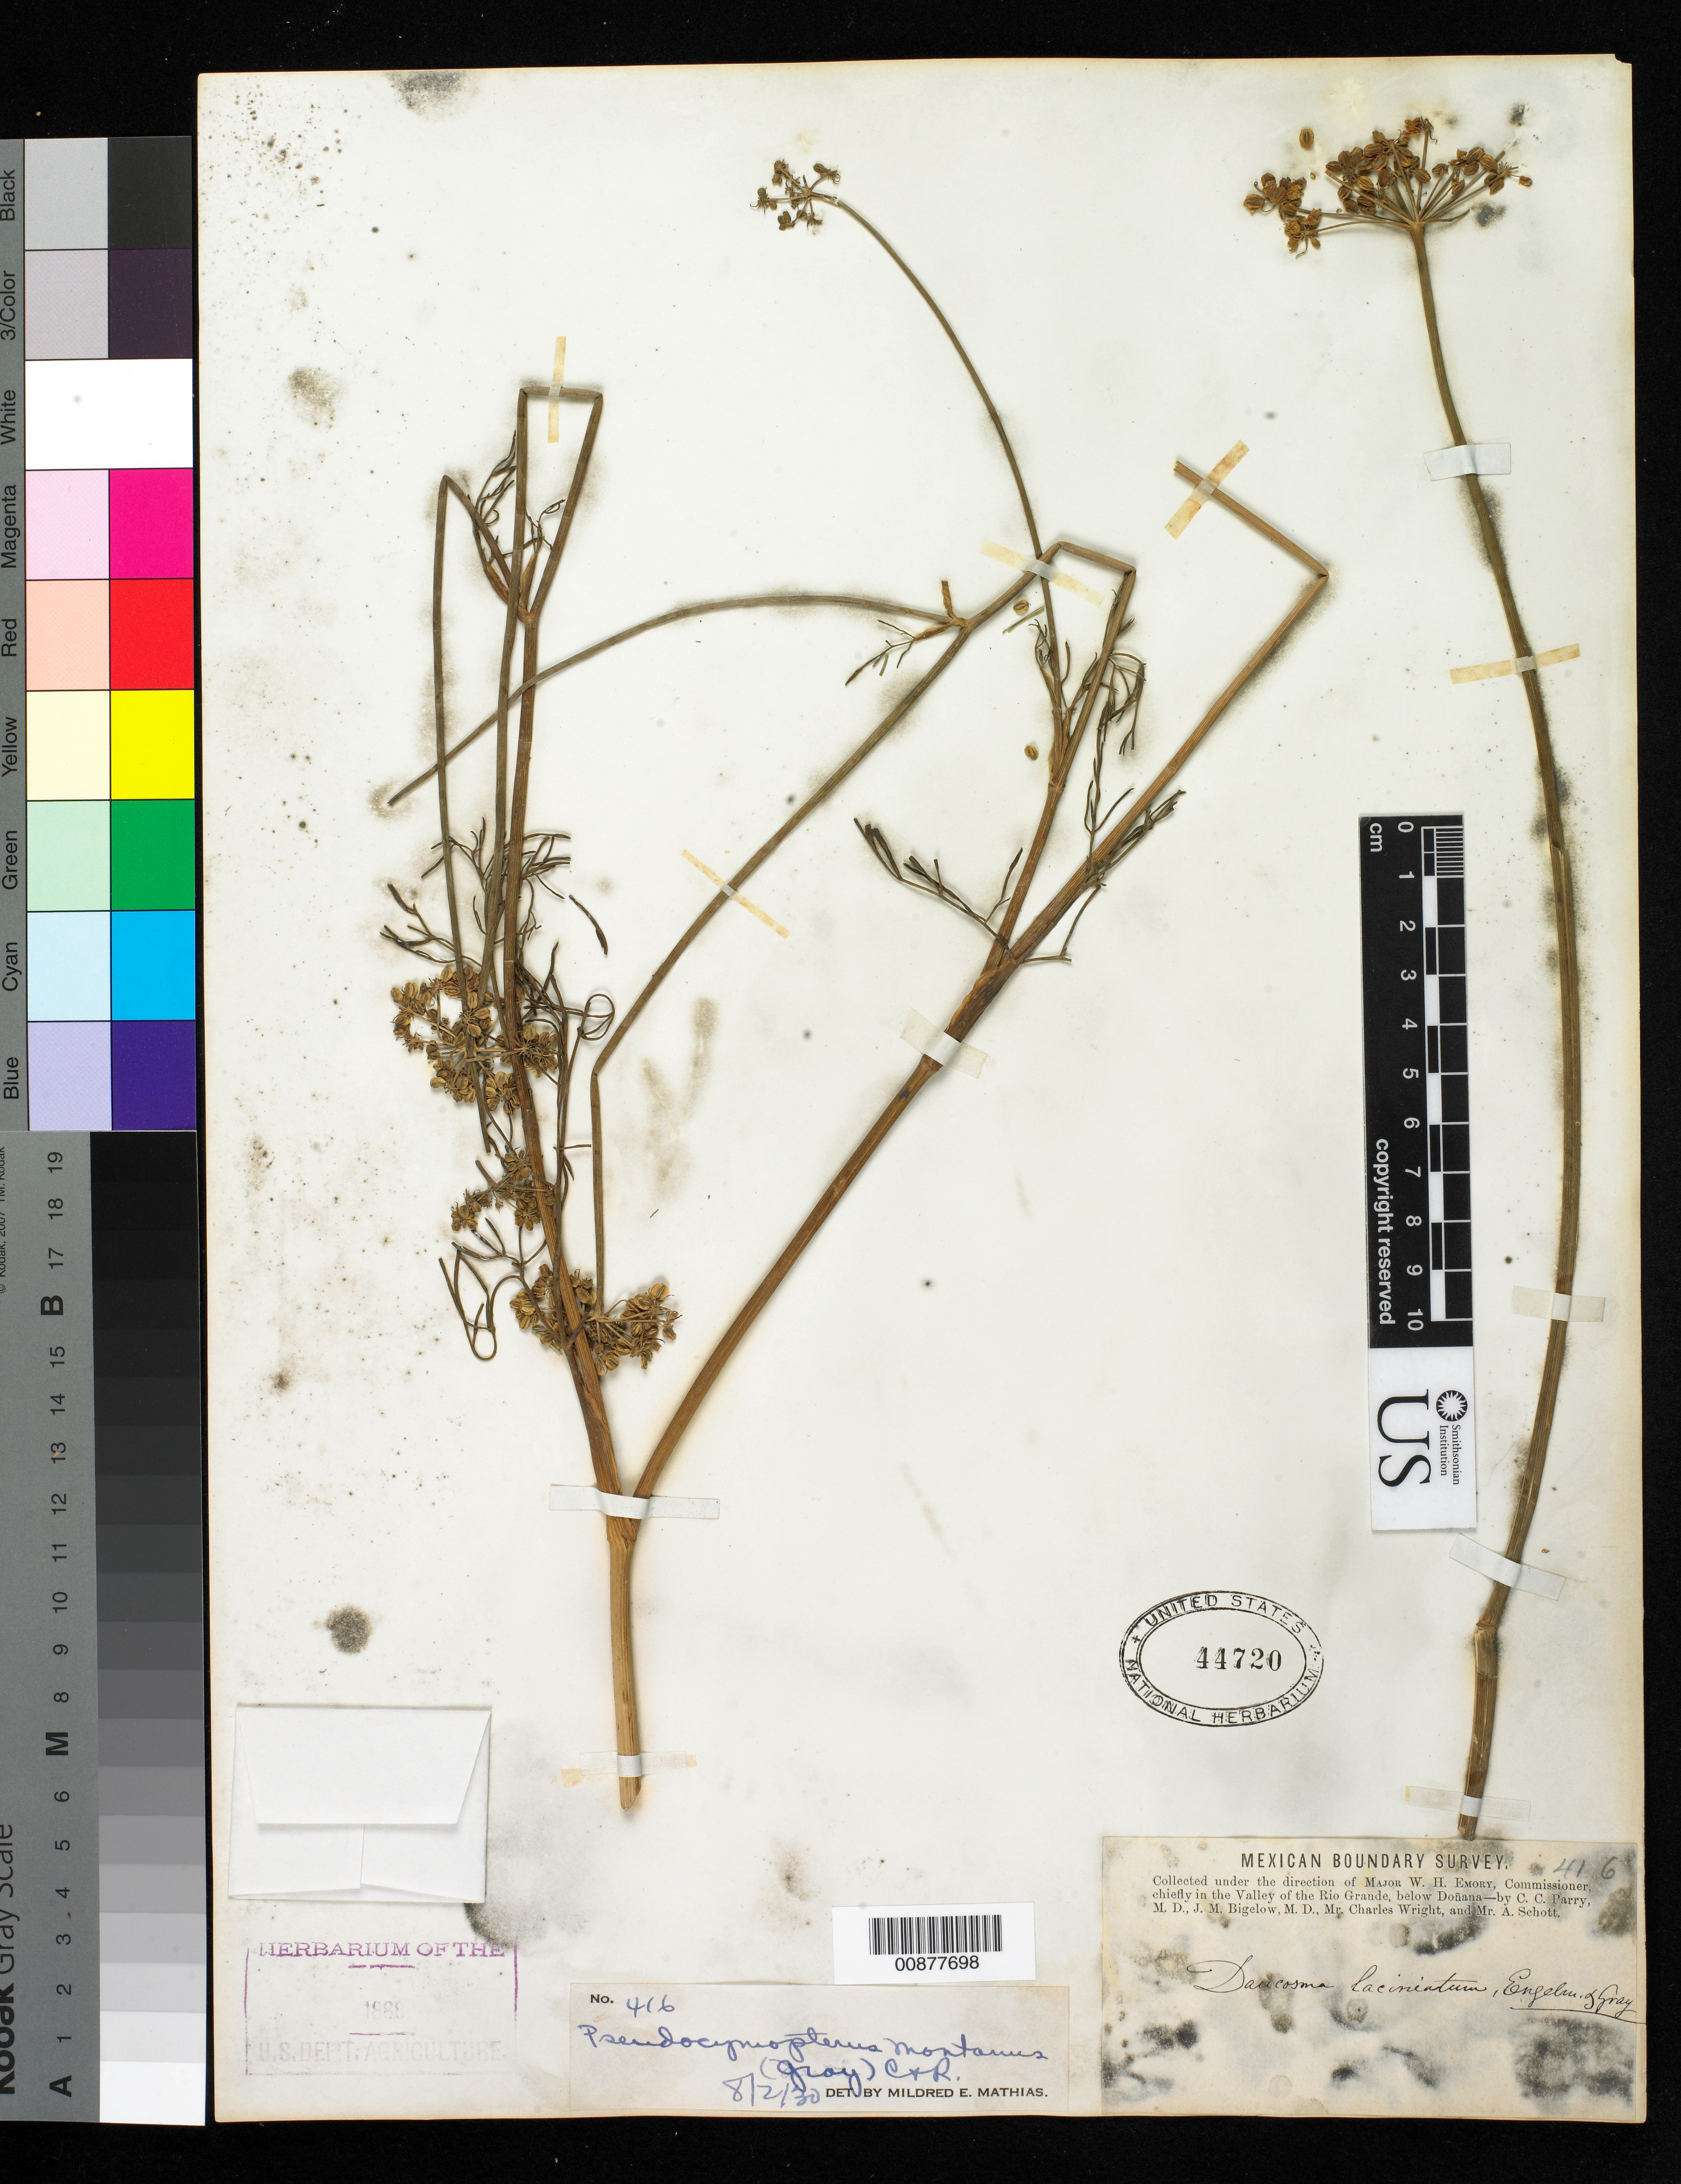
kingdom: Plantae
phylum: Tracheophyta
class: Magnoliopsida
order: Apiales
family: Apiaceae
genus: Pseudocymopterus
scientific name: Pseudocymopterus montanus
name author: (A. Gray) J.M. Coult. & Rose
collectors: C. C. Parry, J. M. Bigelow, C. Wright & A. C. V. Schott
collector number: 416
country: United States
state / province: New Mexico / Texas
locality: Valley of the Rio Grande, below Doñana.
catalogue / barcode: US 44720